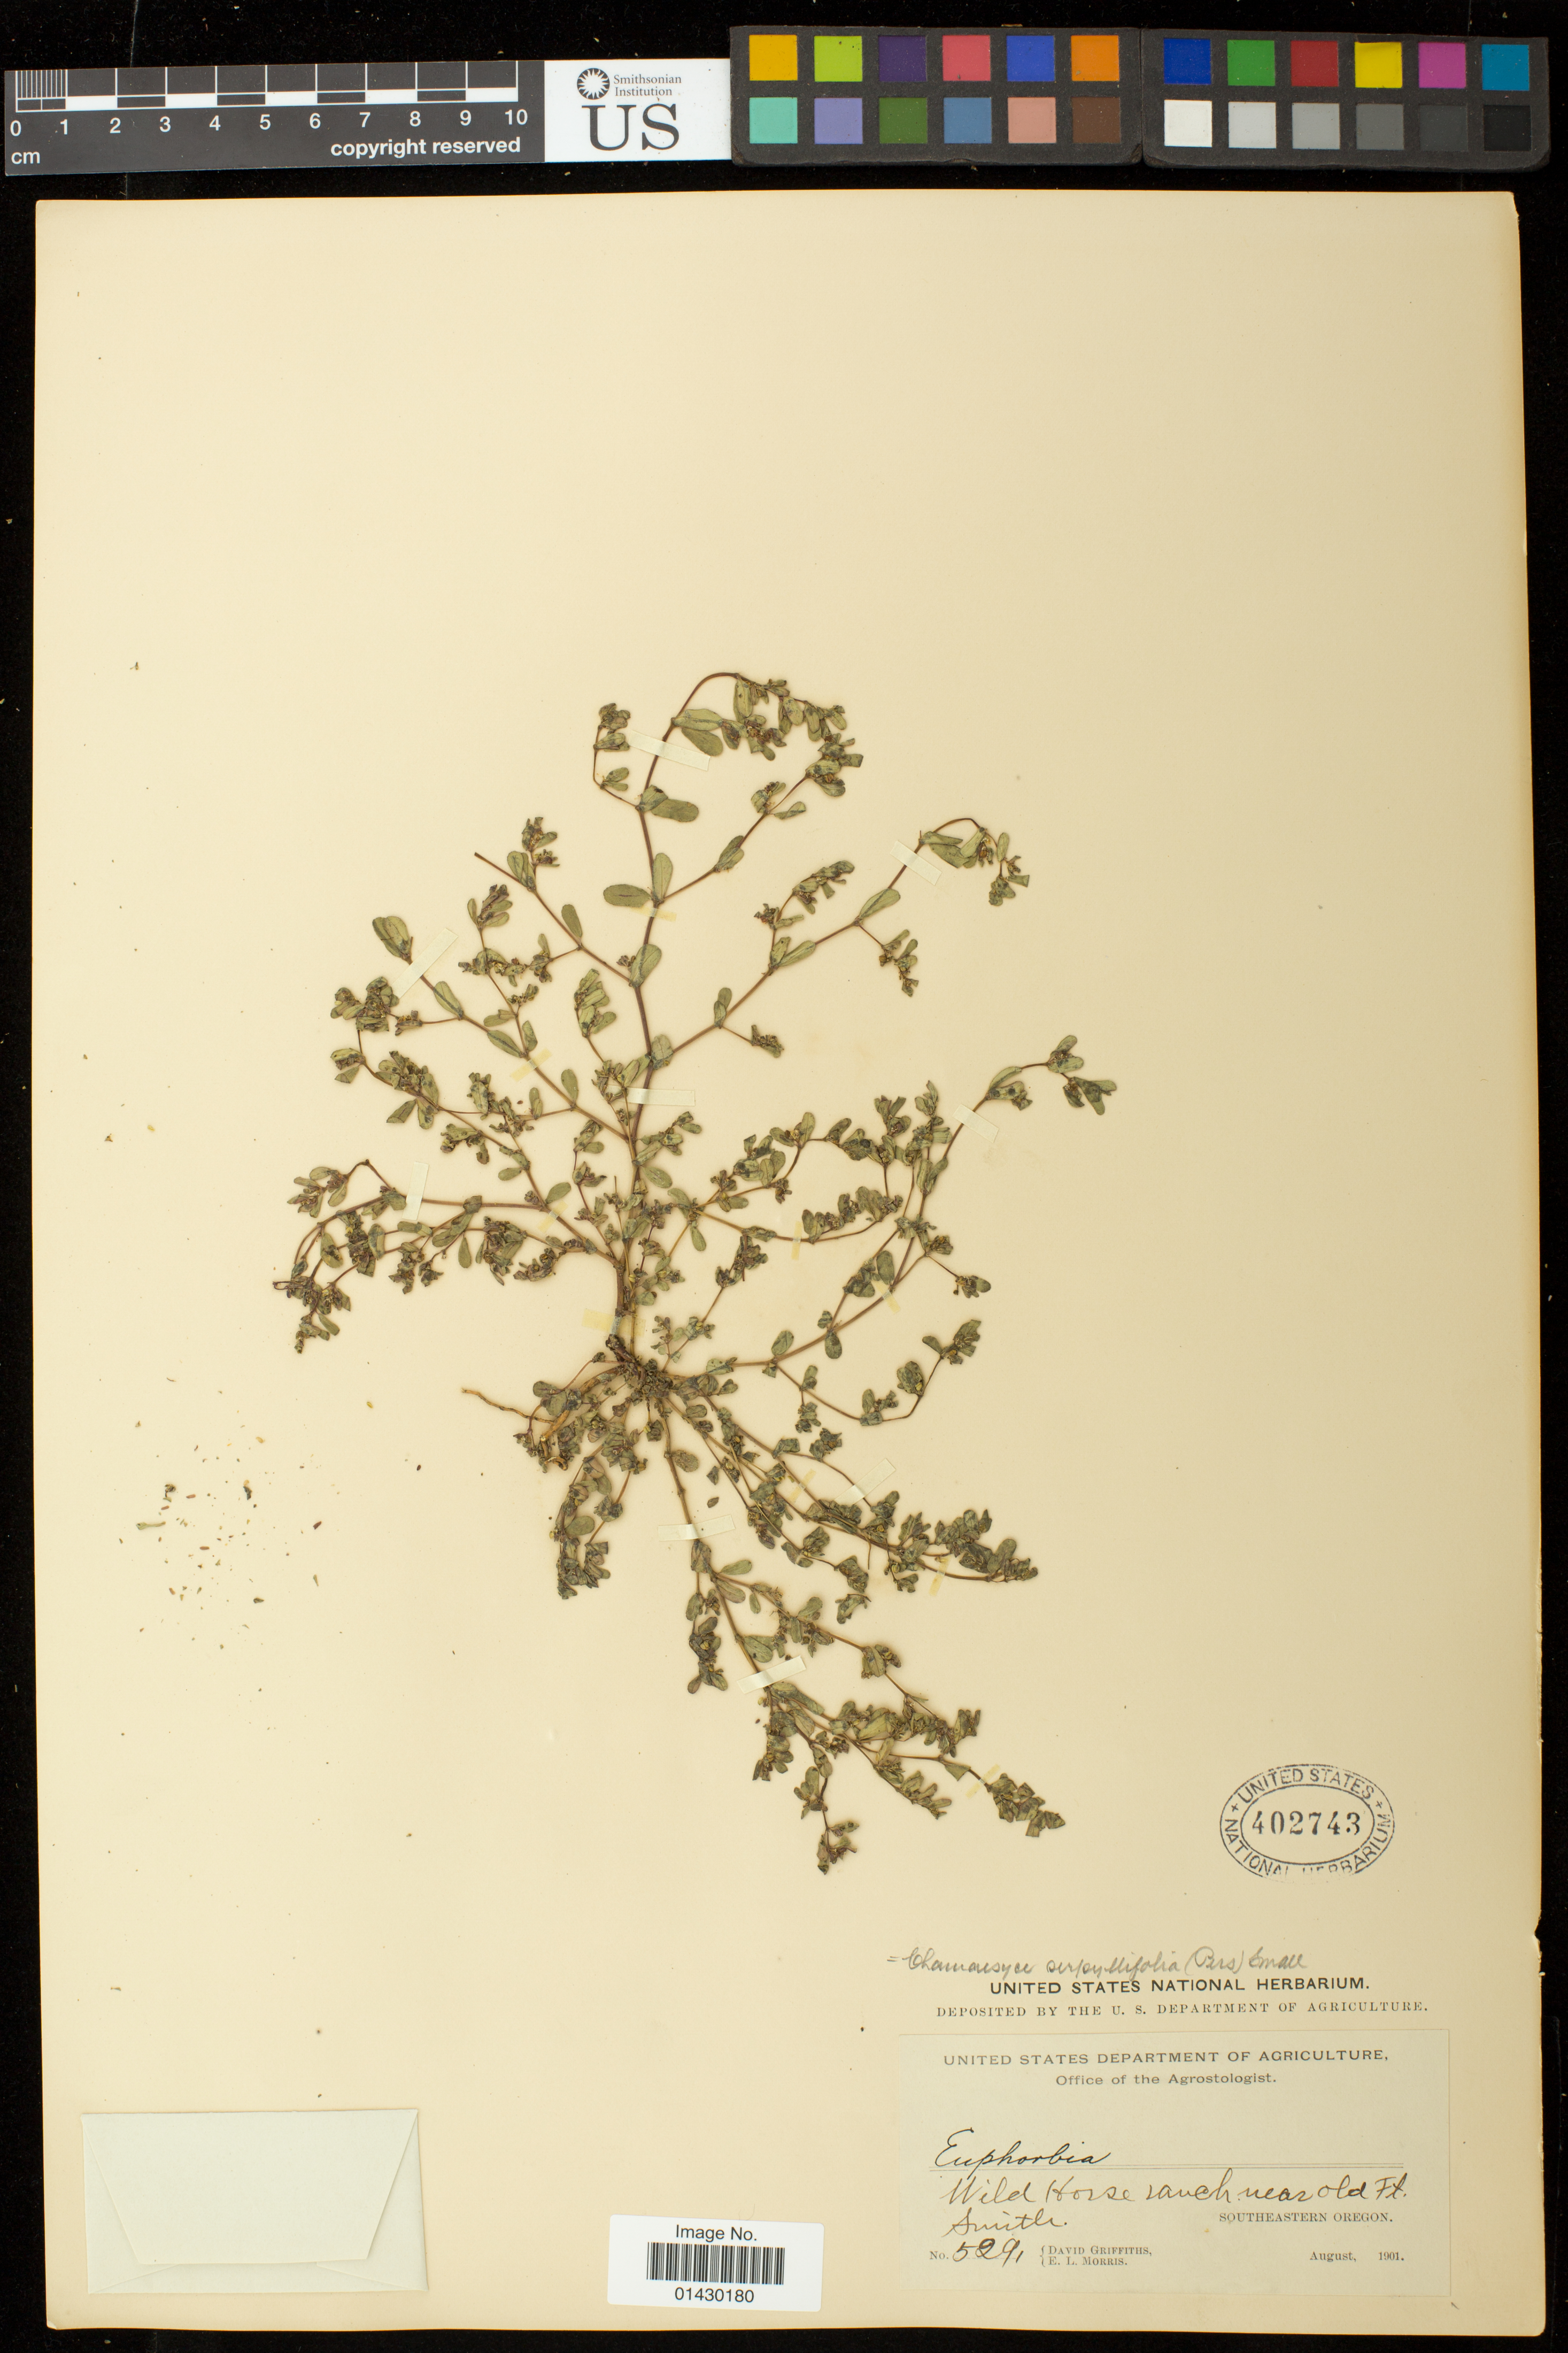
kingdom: Plantae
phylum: Tracheophyta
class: Magnoliopsida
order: Malpighiales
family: Euphorbiaceae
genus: Euphorbia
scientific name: Euphorbia serpillifolia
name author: Pers.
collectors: D. Griffiths & E. L. Morris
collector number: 529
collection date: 1901-08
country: United States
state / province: Oregon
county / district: Douglas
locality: Wild Horse ranch near old Ft. Smith.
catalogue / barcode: US 402743